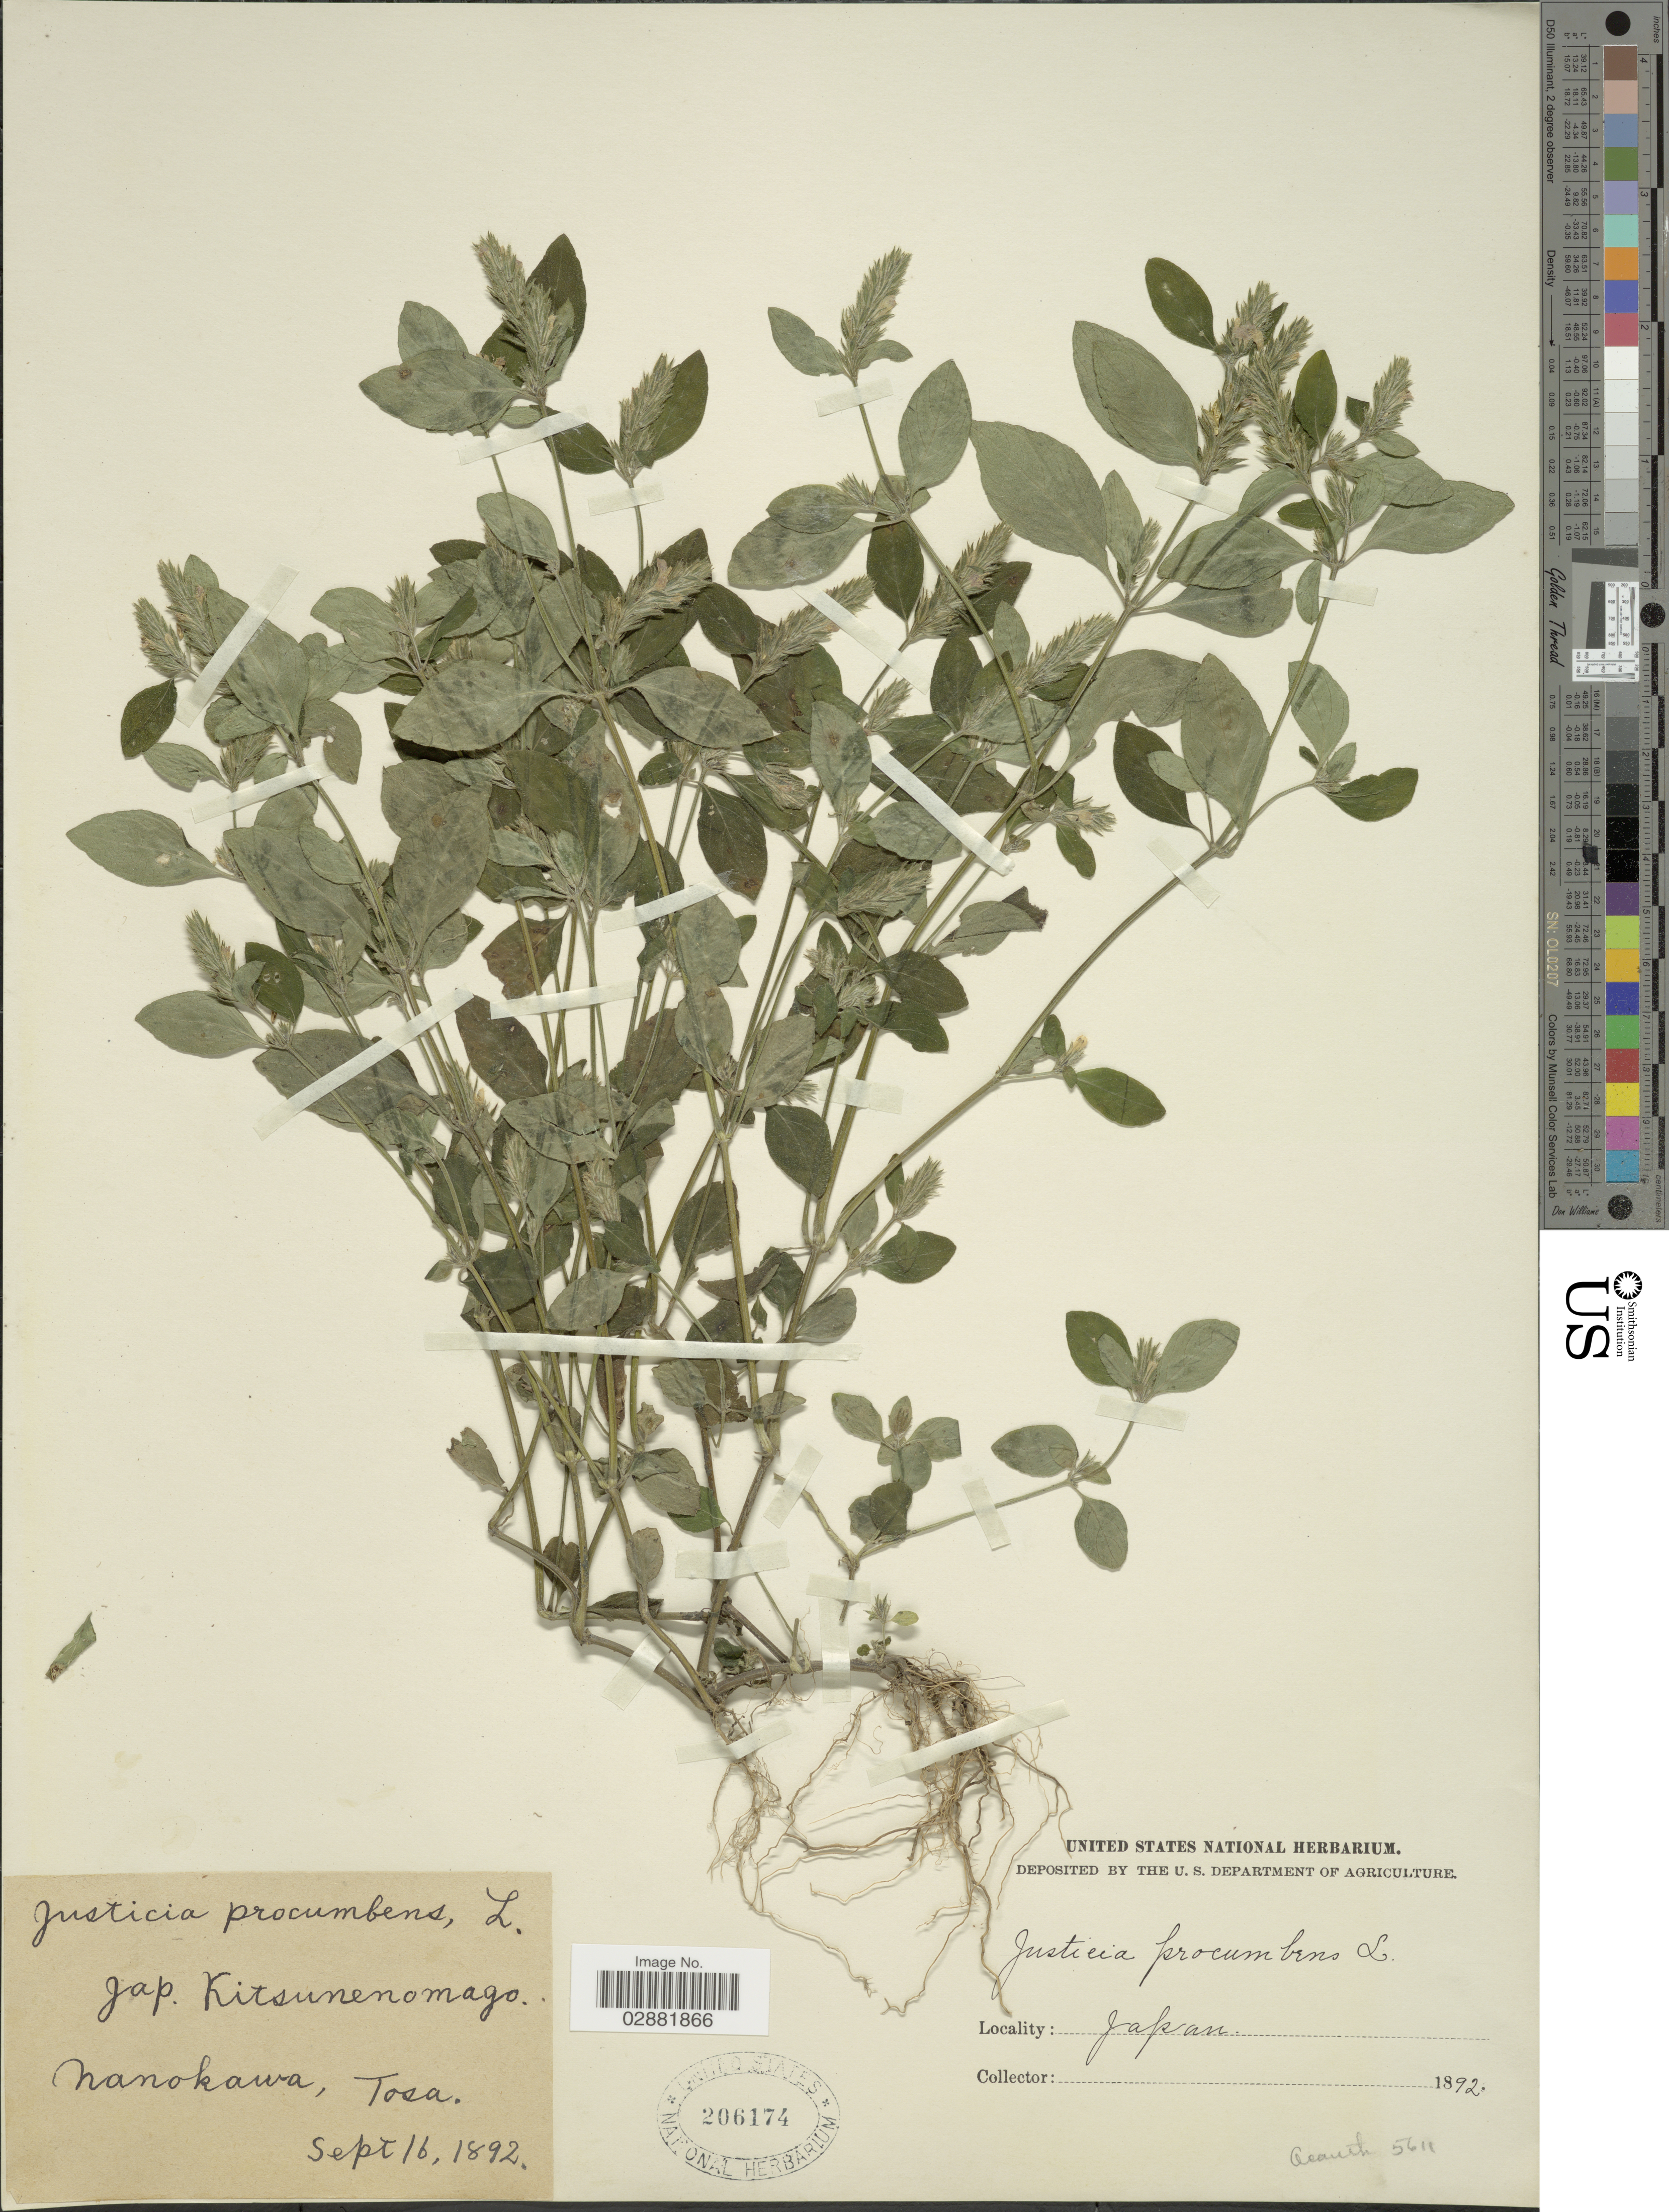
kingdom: Plantae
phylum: Tracheophyta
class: Magnoliopsida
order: Lamiales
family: Acanthaceae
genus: Justicia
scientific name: Justicia procumbens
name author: L.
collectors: ex herb. United States National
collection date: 1892-09-16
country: Japan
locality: Nanokawa, Tosa.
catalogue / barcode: US 206174